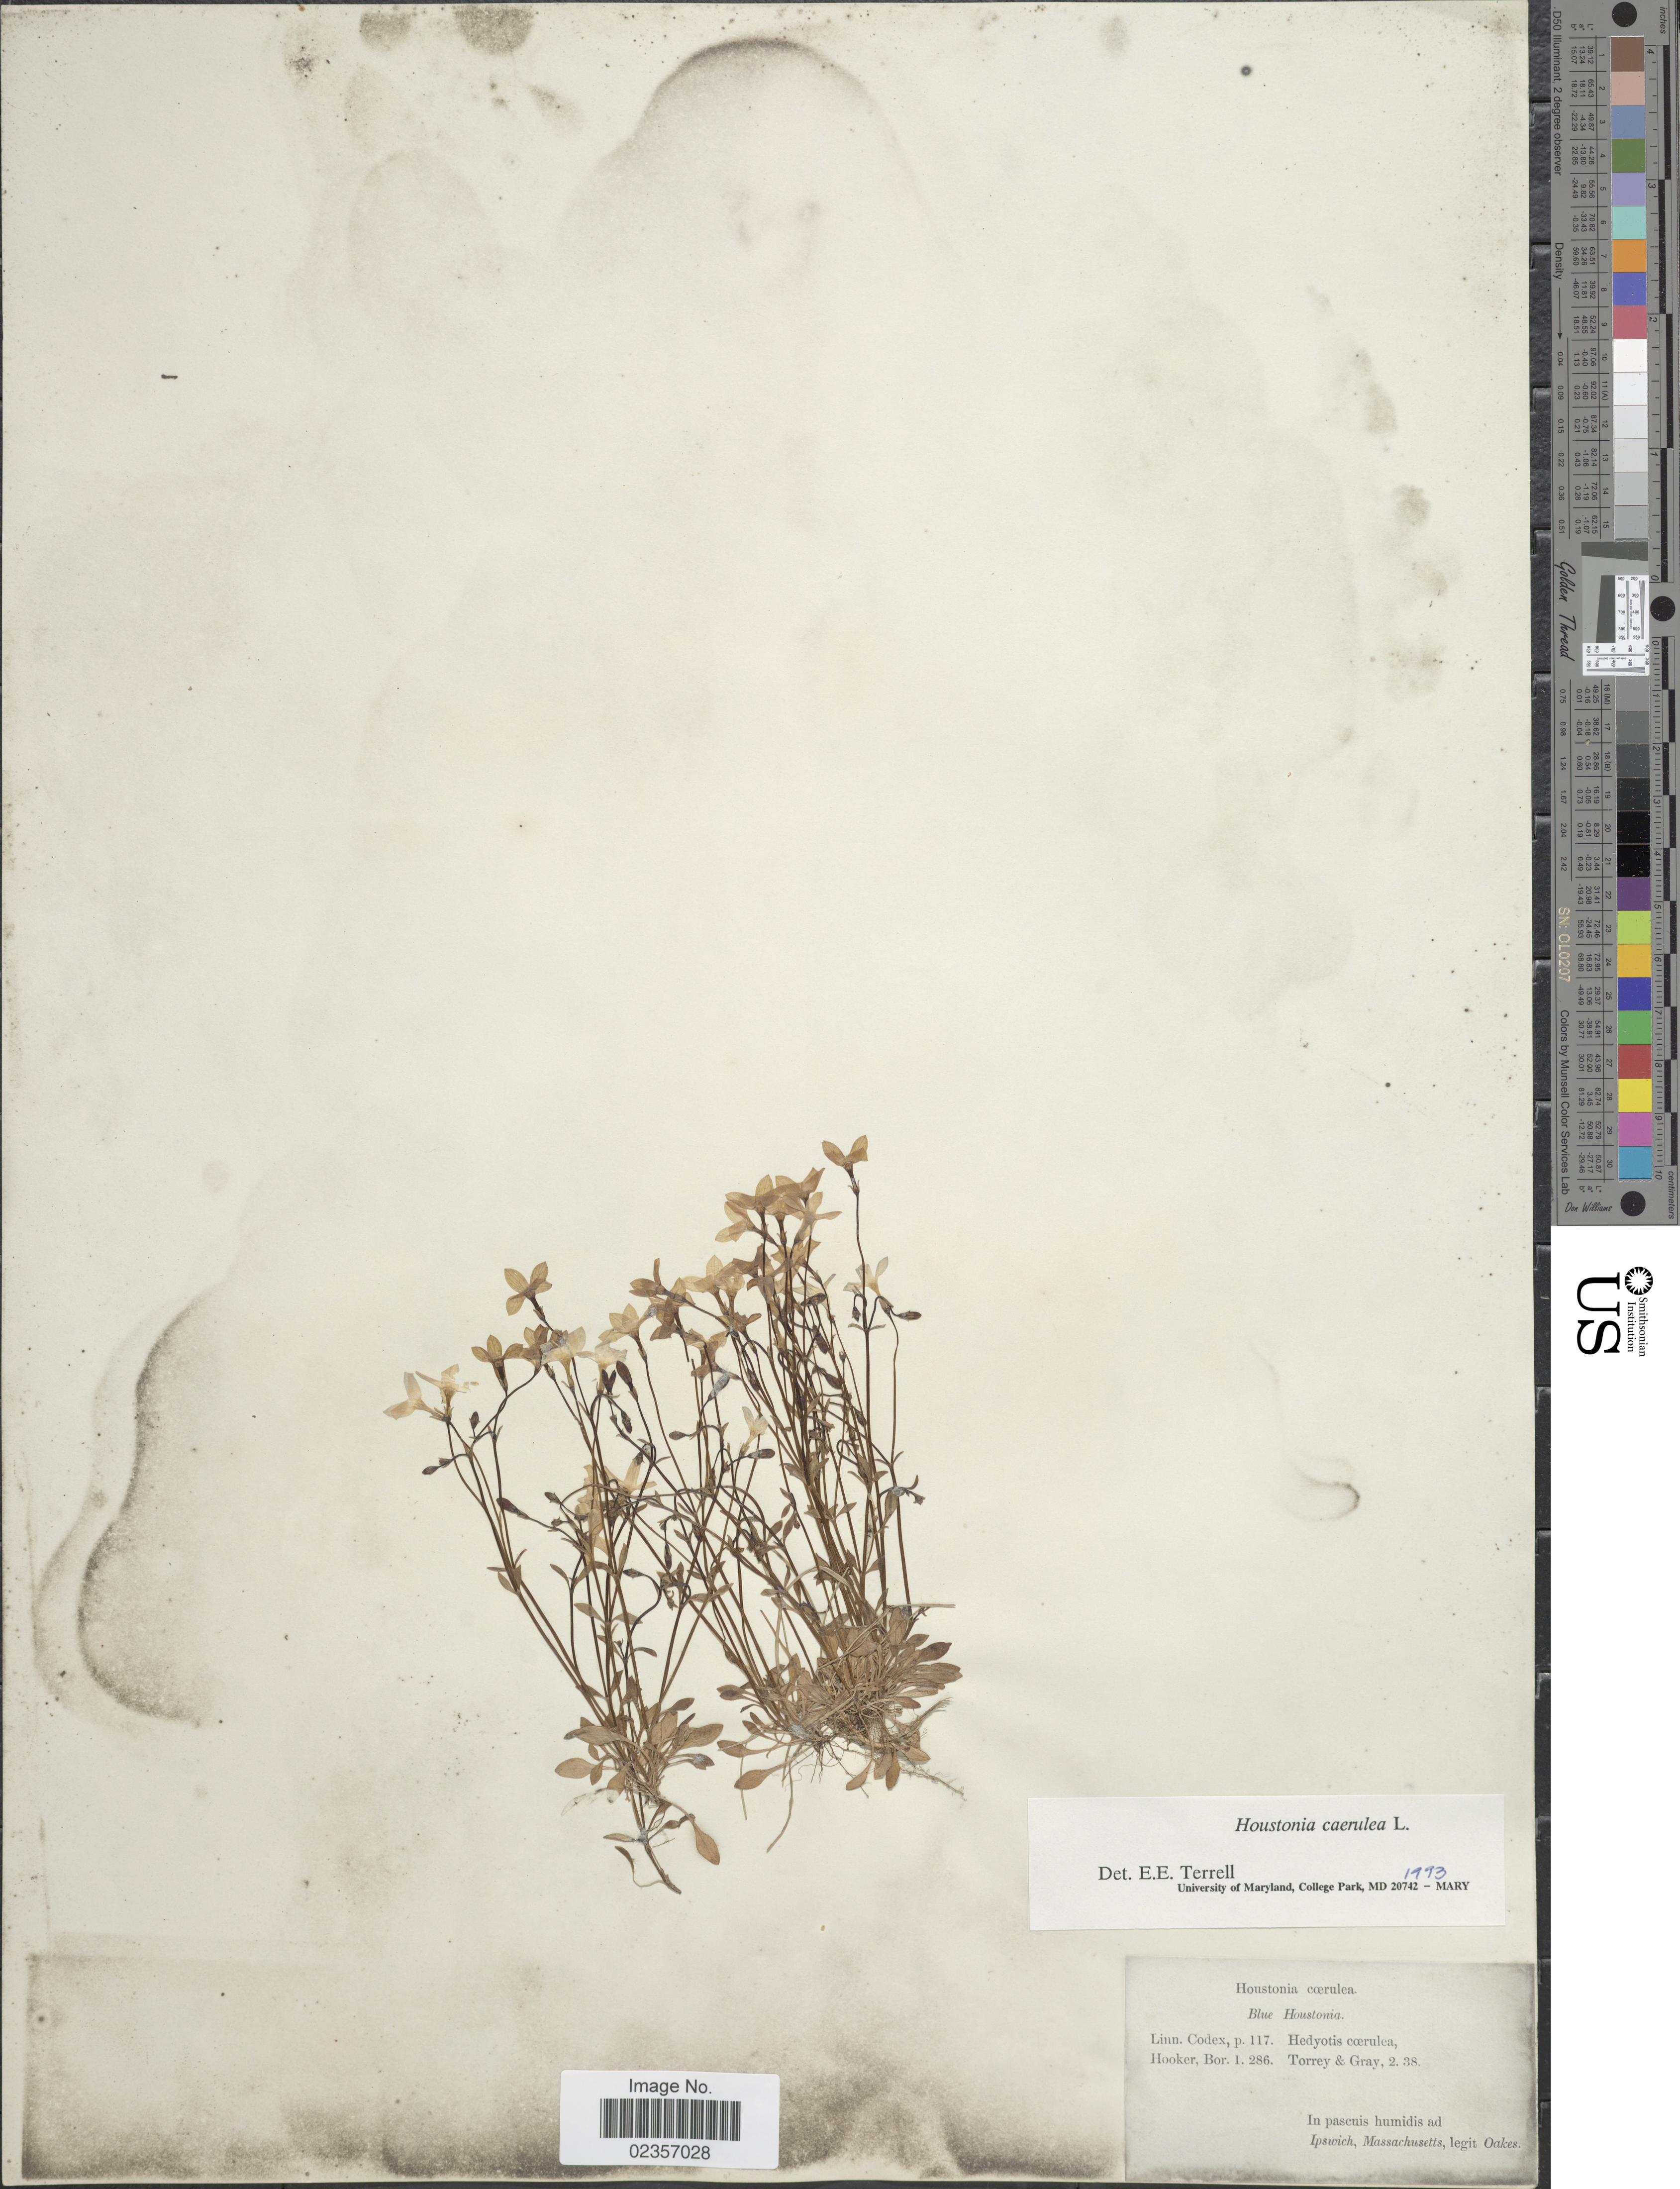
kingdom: Plantae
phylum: Tracheophyta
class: Magnoliopsida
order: Gentianales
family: Rubiaceae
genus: Houstonia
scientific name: Houstonia caerulea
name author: L.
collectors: -. Oakes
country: United States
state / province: Massachusetts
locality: In pascuis humidis ad Ipswich.